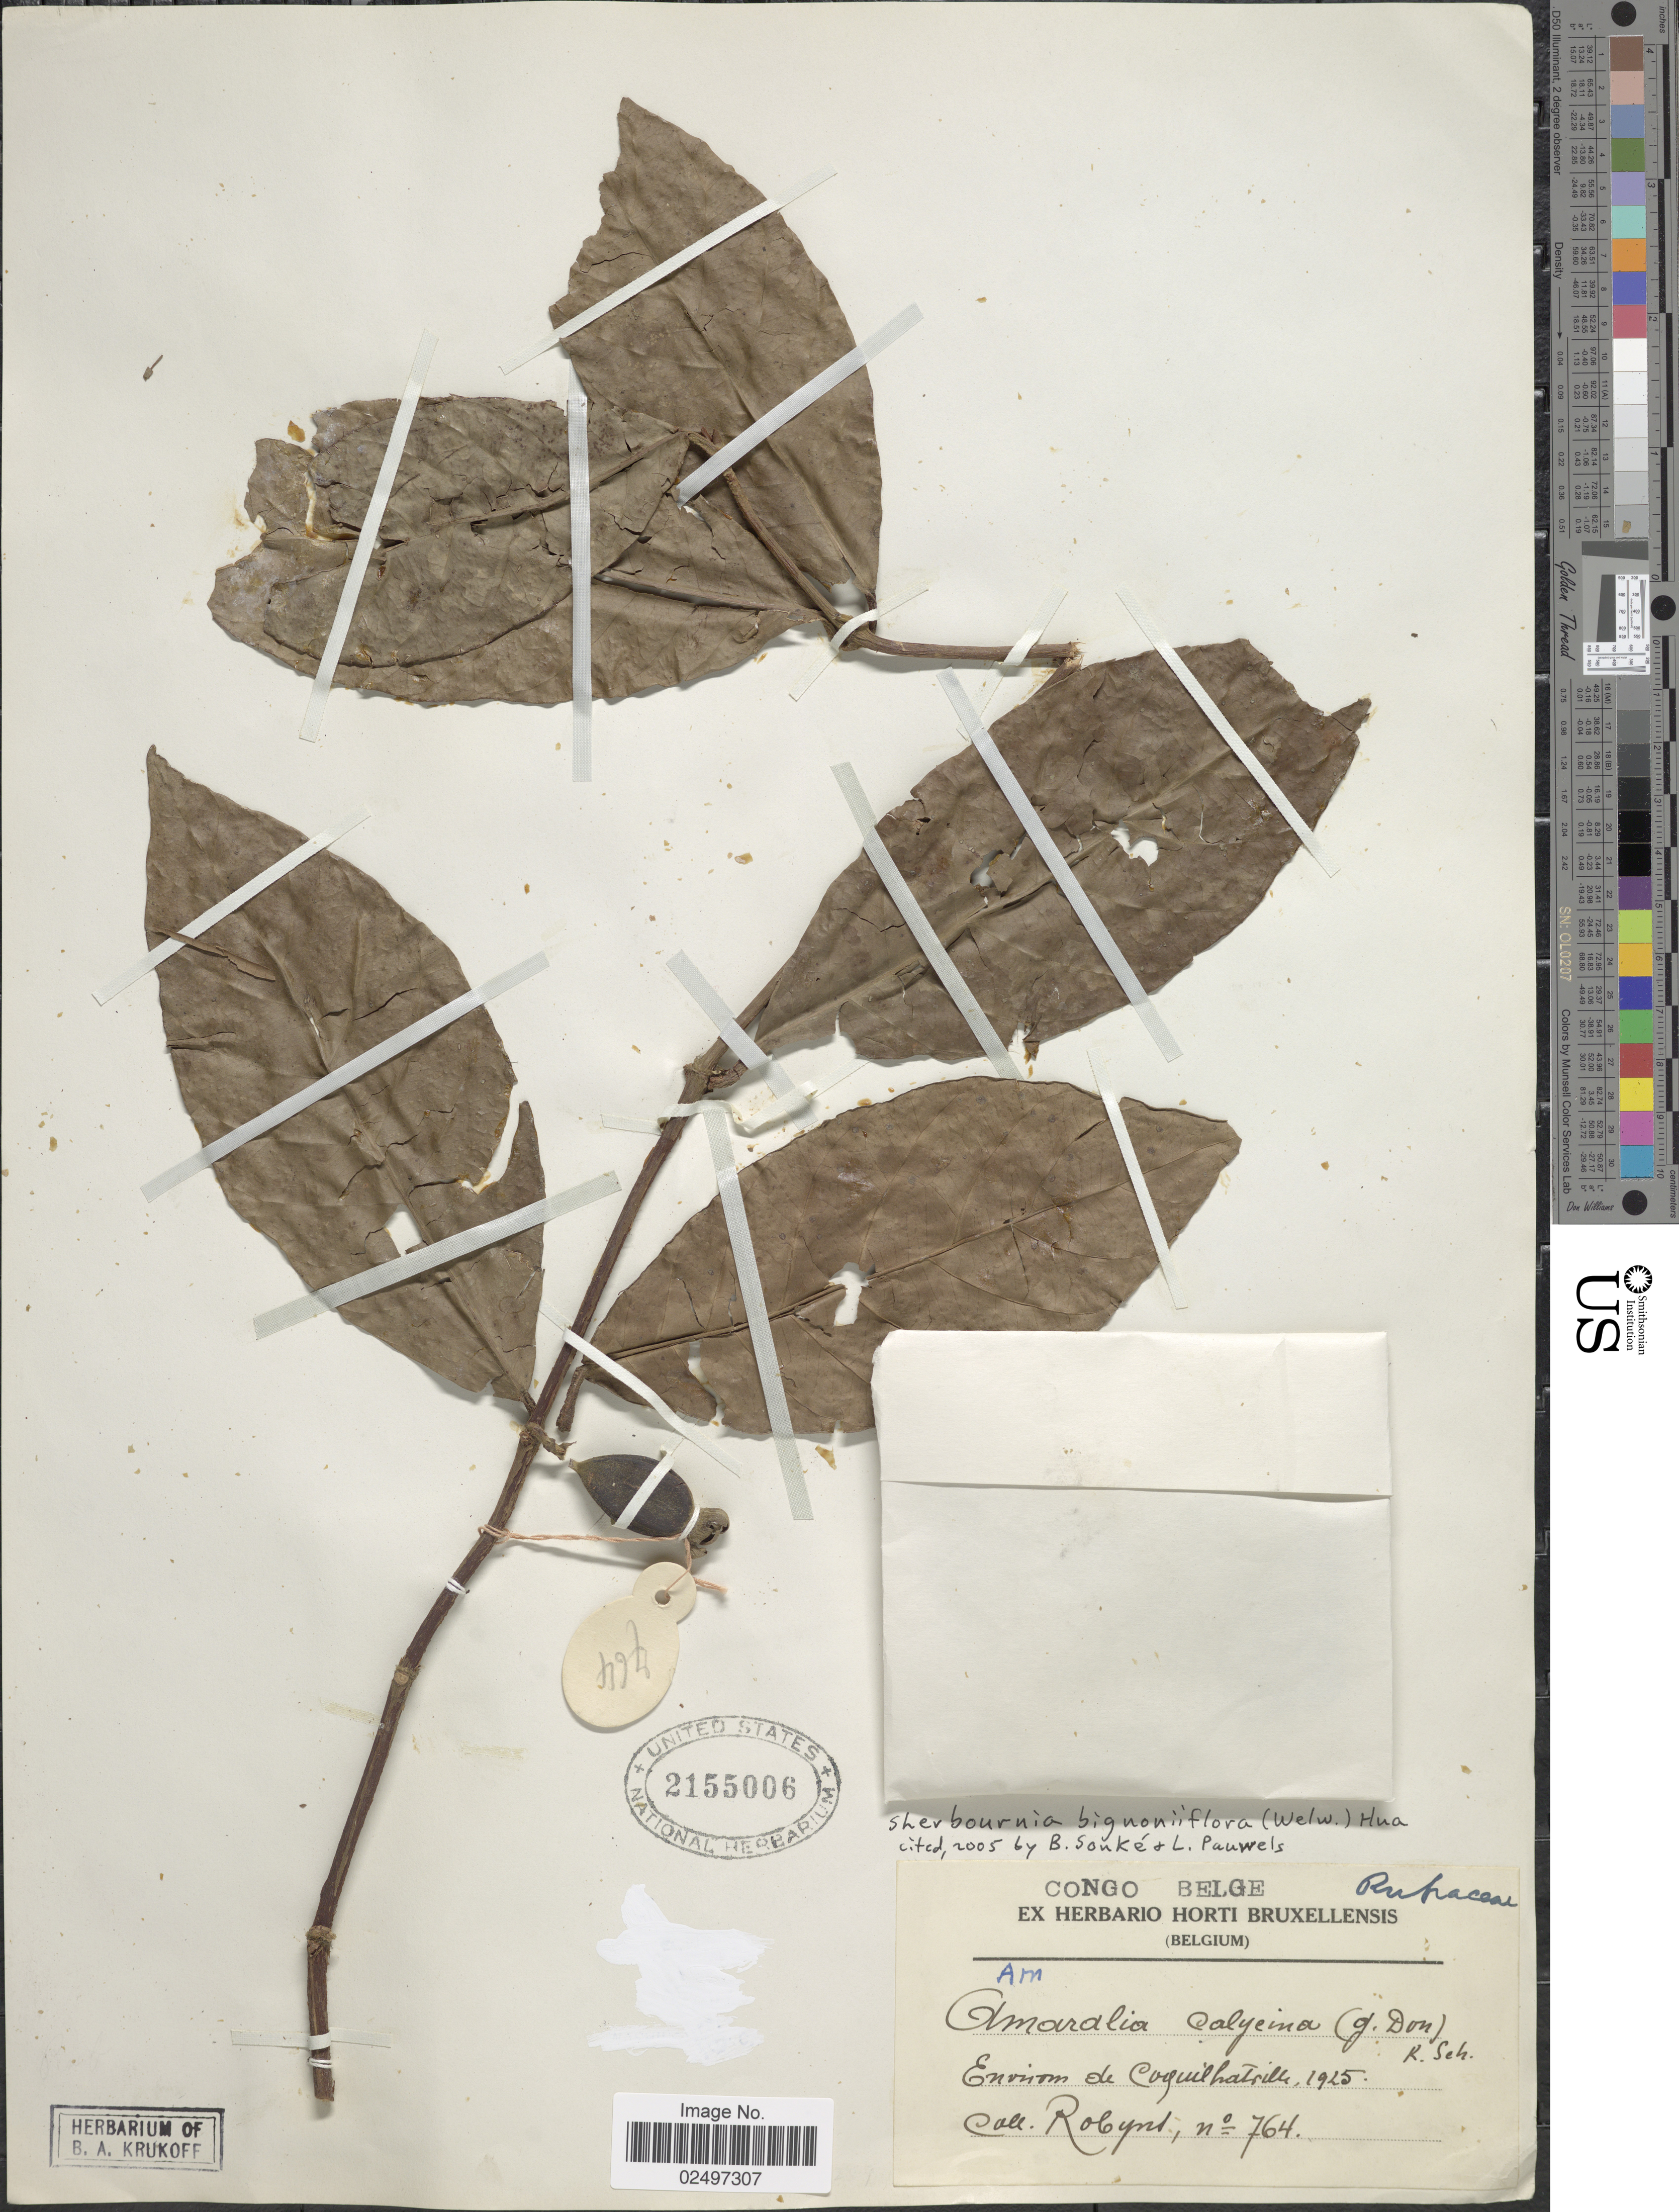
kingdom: Plantae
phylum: Tracheophyta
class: Magnoliopsida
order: Gentianales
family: Rubiaceae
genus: Sherbournia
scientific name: Sherbournia bignoniiflora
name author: (Welw.) Hua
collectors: -. Robyns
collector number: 764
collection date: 1925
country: Congo, Democratic Republic of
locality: Environ de Coquilhatville, Congo Belge.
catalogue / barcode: US 2155006